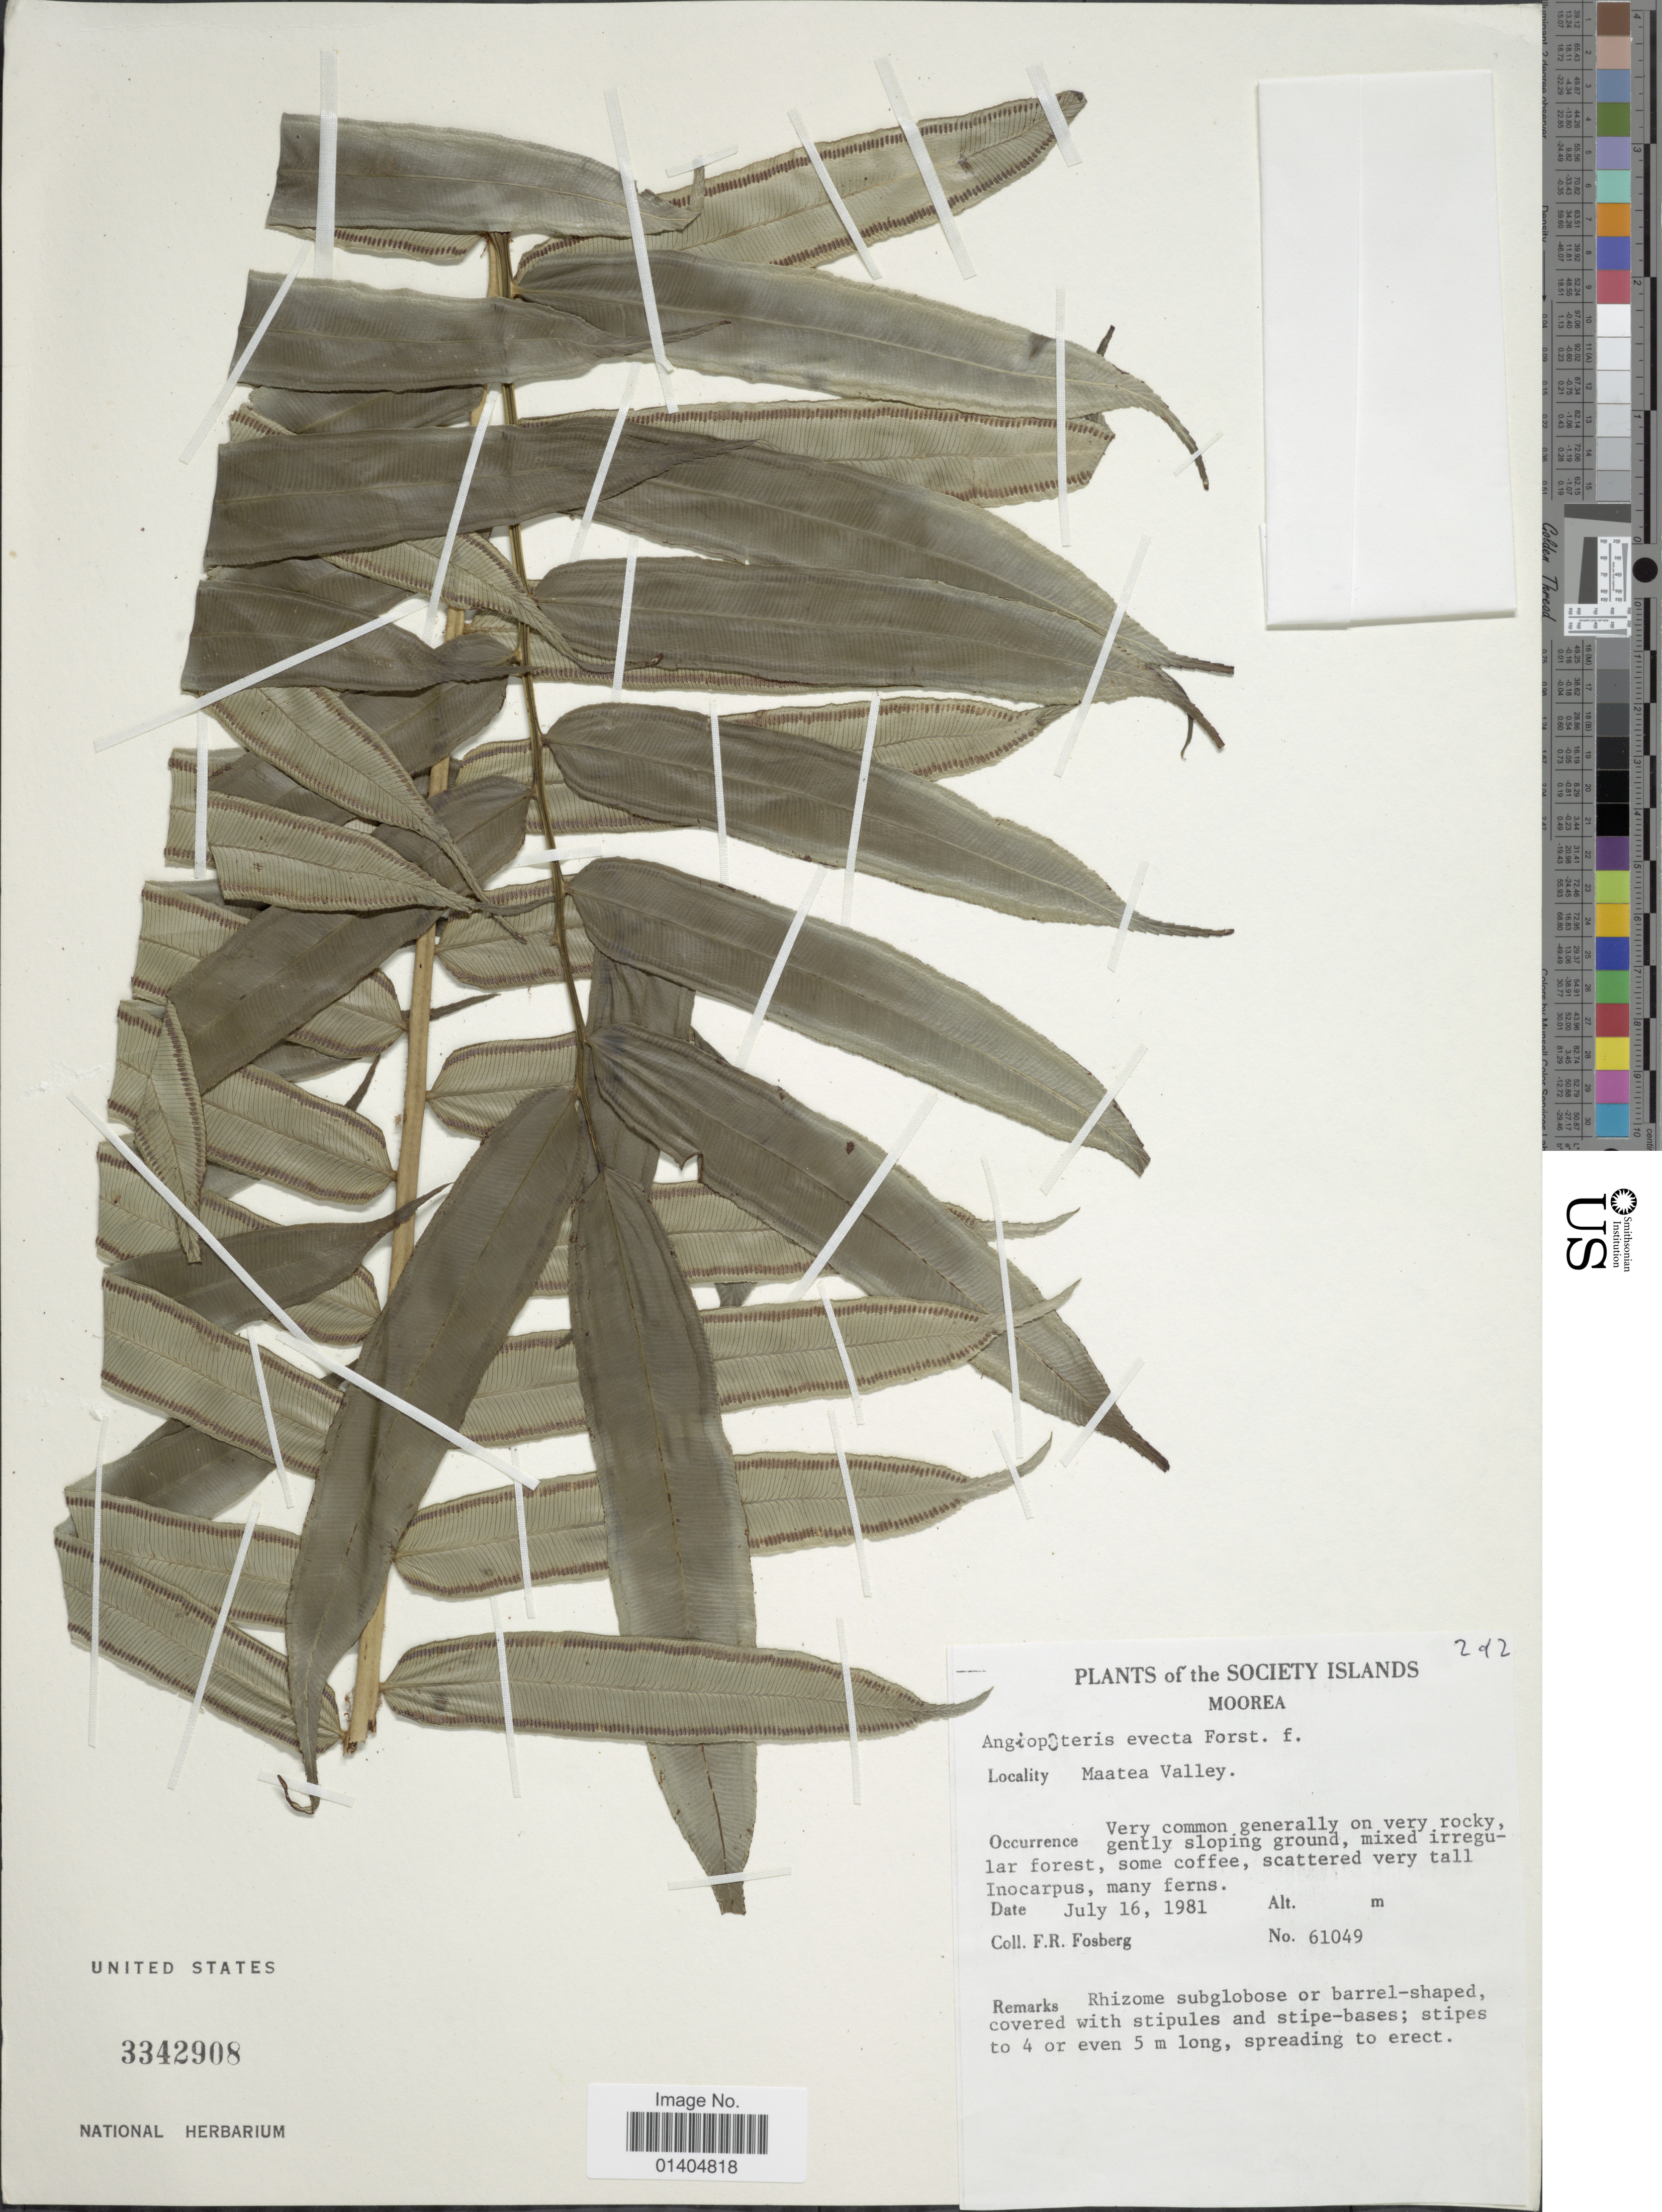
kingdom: Plantae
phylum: Tracheophyta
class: Polypodiopsida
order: Marattiales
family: Marattiaceae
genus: Angiopteris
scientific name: Angiopteris evecta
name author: (G. Forst.) Hoffm.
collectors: F. R. Fosberg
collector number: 61049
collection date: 1981-07-16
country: French Polynesia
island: Moorea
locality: The Society Islands Moorea Maatea Valley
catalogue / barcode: US 3342908